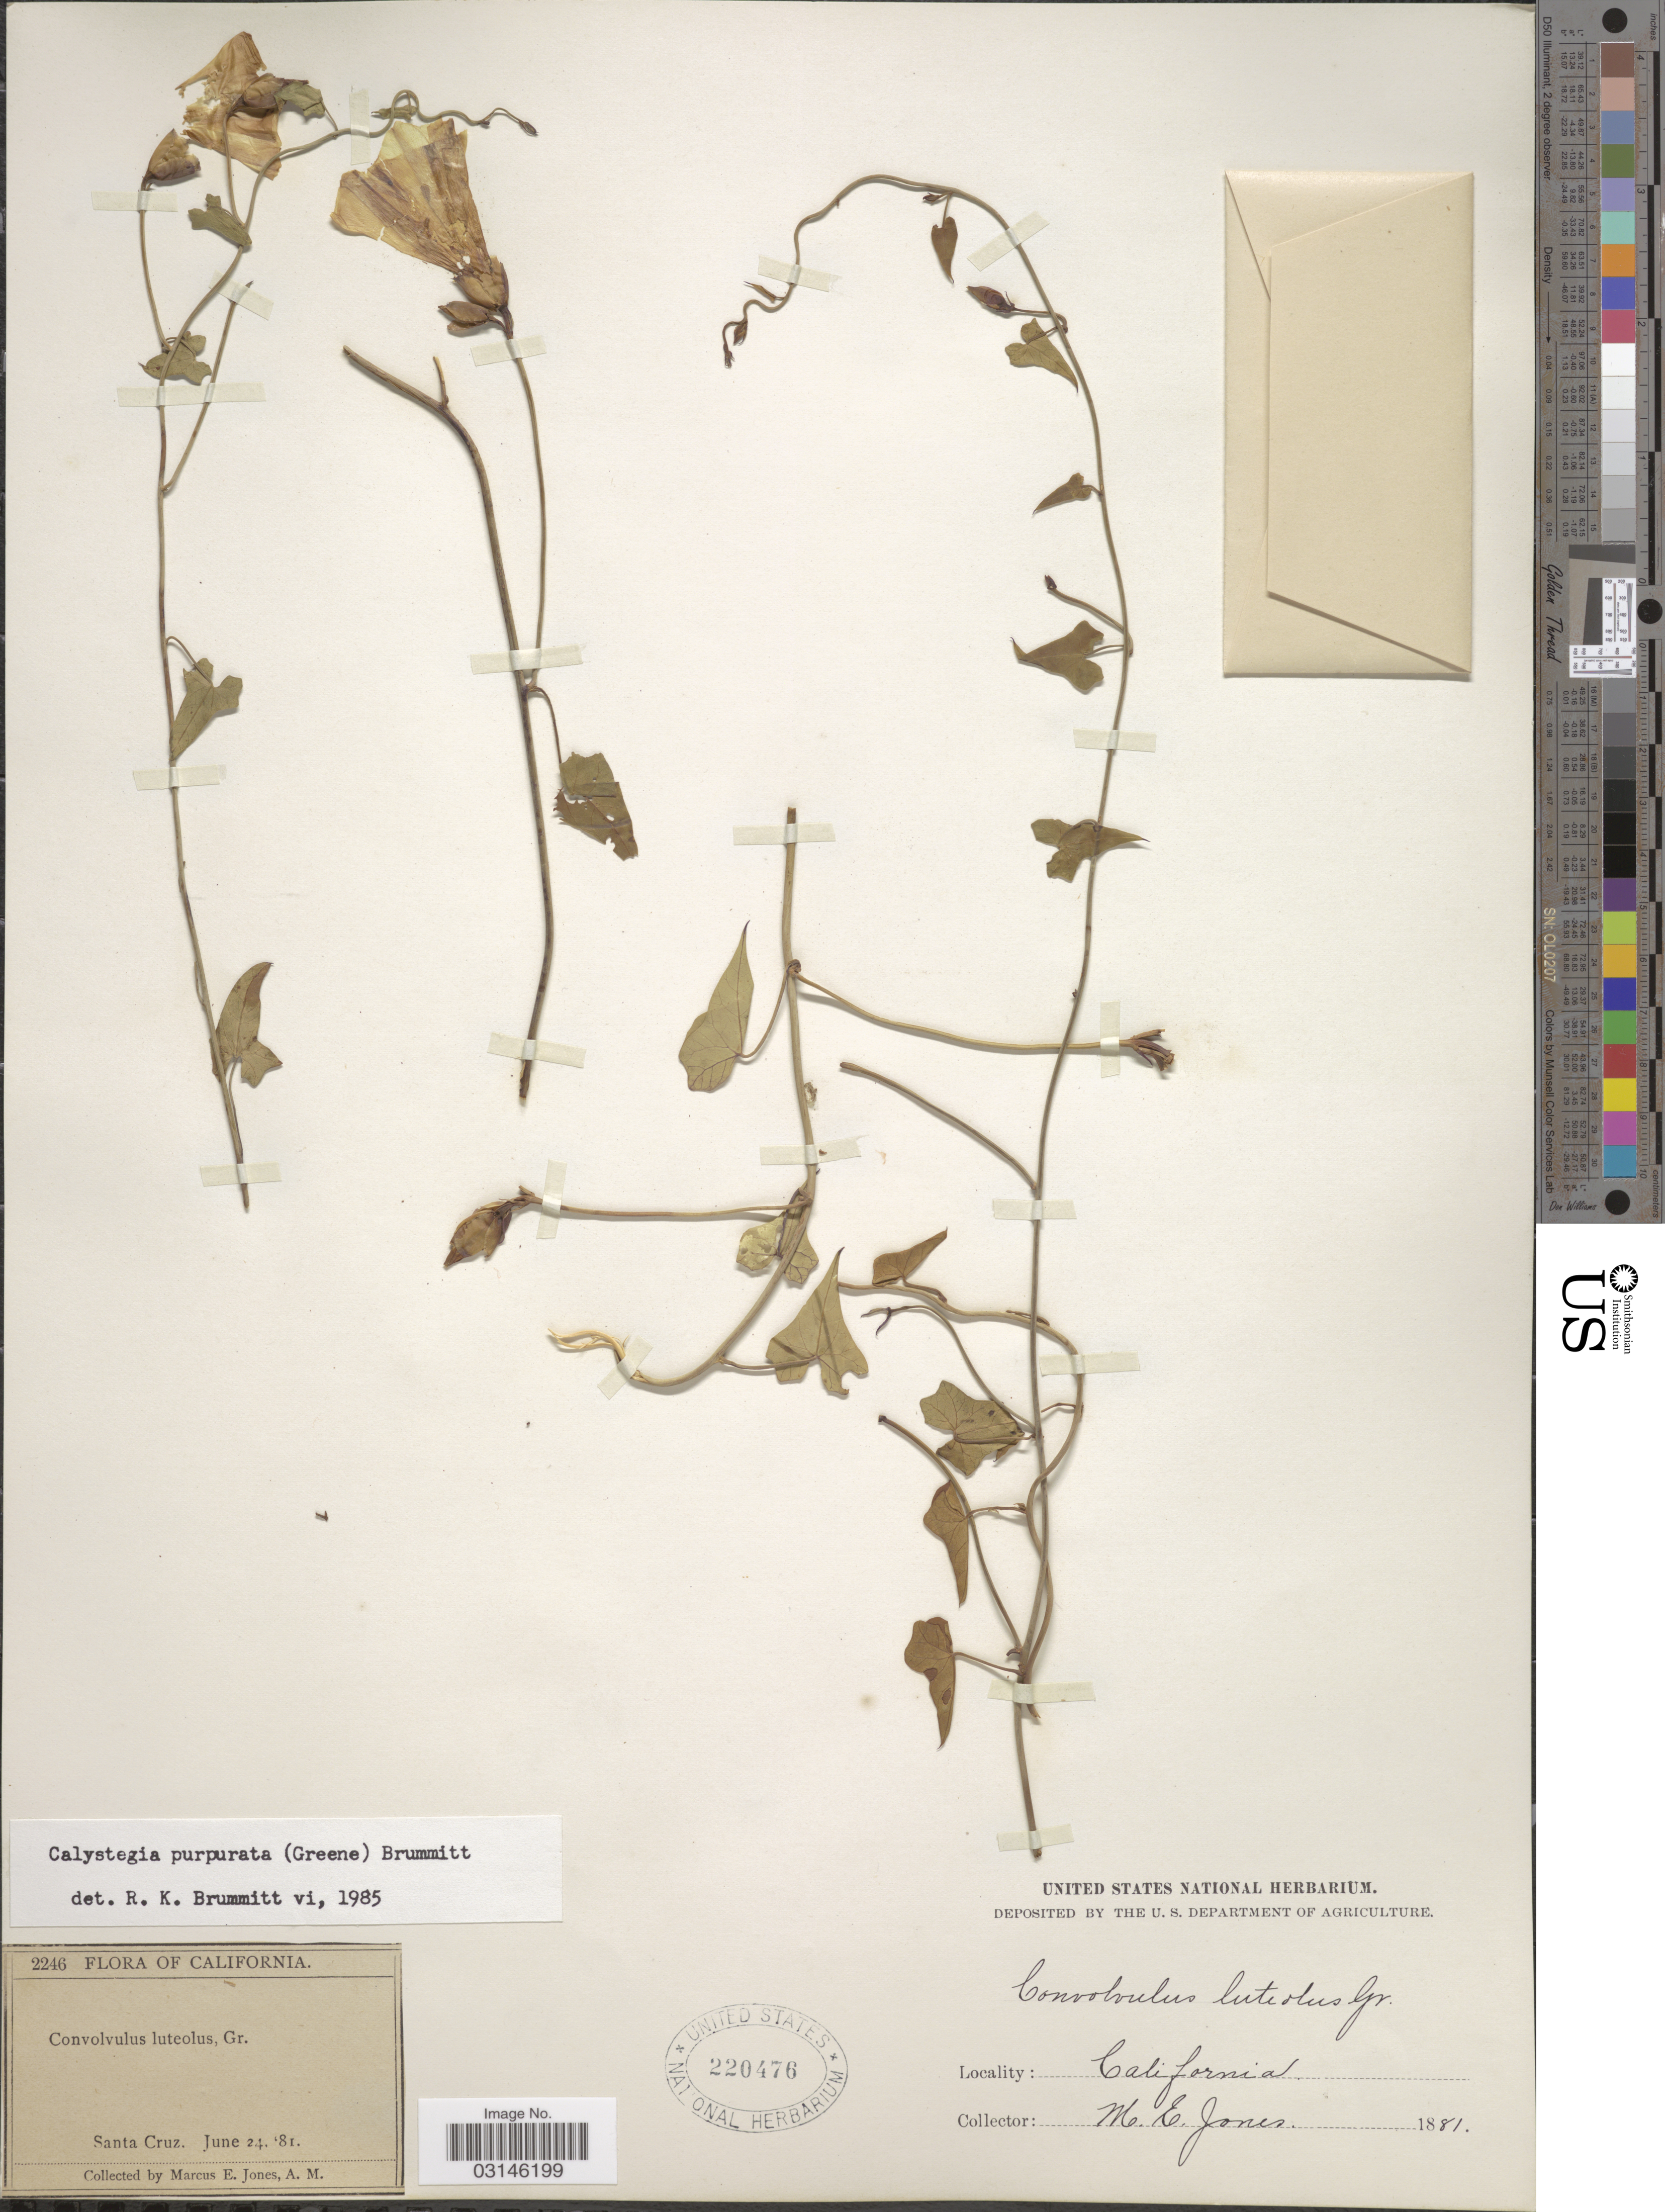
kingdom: Plantae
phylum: Tracheophyta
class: Magnoliopsida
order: Solanales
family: Convolvulaceae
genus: Calystegia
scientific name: Calystegia purpurata subsp. purpurata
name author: (Greene) Brummitt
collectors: M. E. Jones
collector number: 2246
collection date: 1881-06-24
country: United States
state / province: California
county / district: Santa Cruz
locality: Santa Cruz.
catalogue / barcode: US 220476